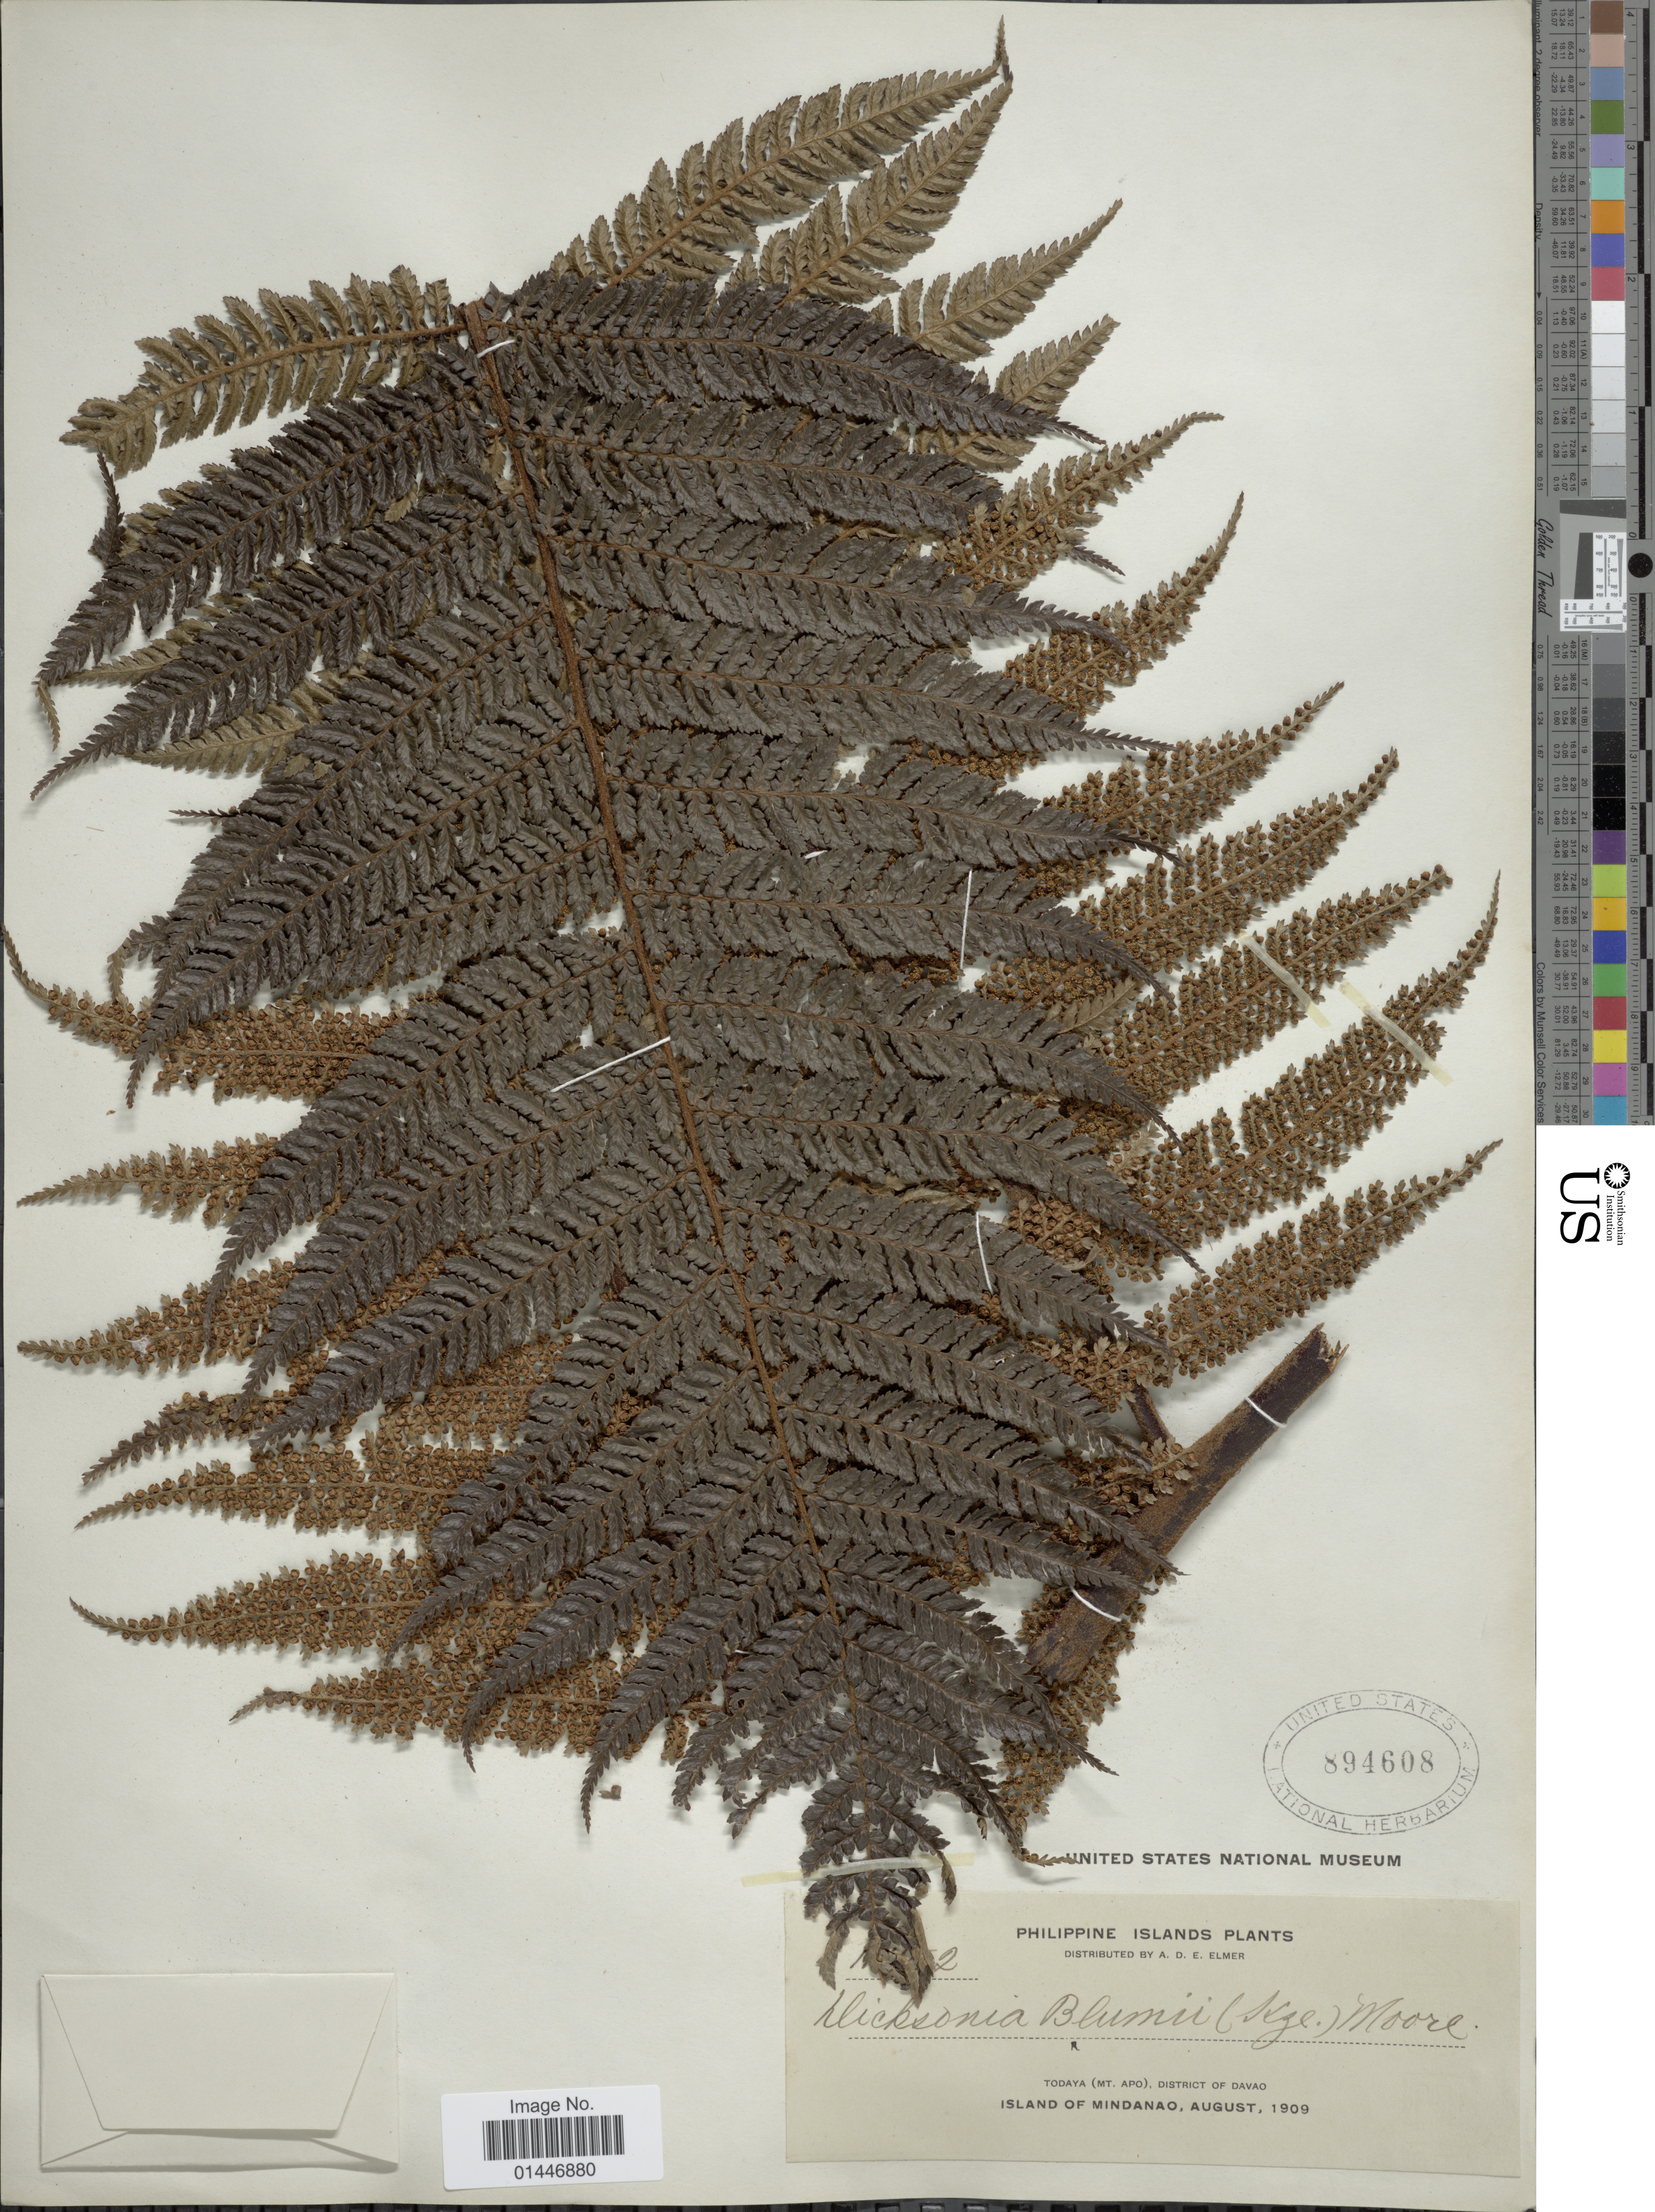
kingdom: Plantae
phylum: Tracheophyta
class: Polypodiopsida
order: Cyatheales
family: Dicksoniaceae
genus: Dicksonia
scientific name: Dicksonia mollis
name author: Holttum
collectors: A. D. E. Elmer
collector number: !2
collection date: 1909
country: Philippines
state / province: Davao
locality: Todaya (Mt. Apo), Island of Mindanao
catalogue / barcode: US 894608